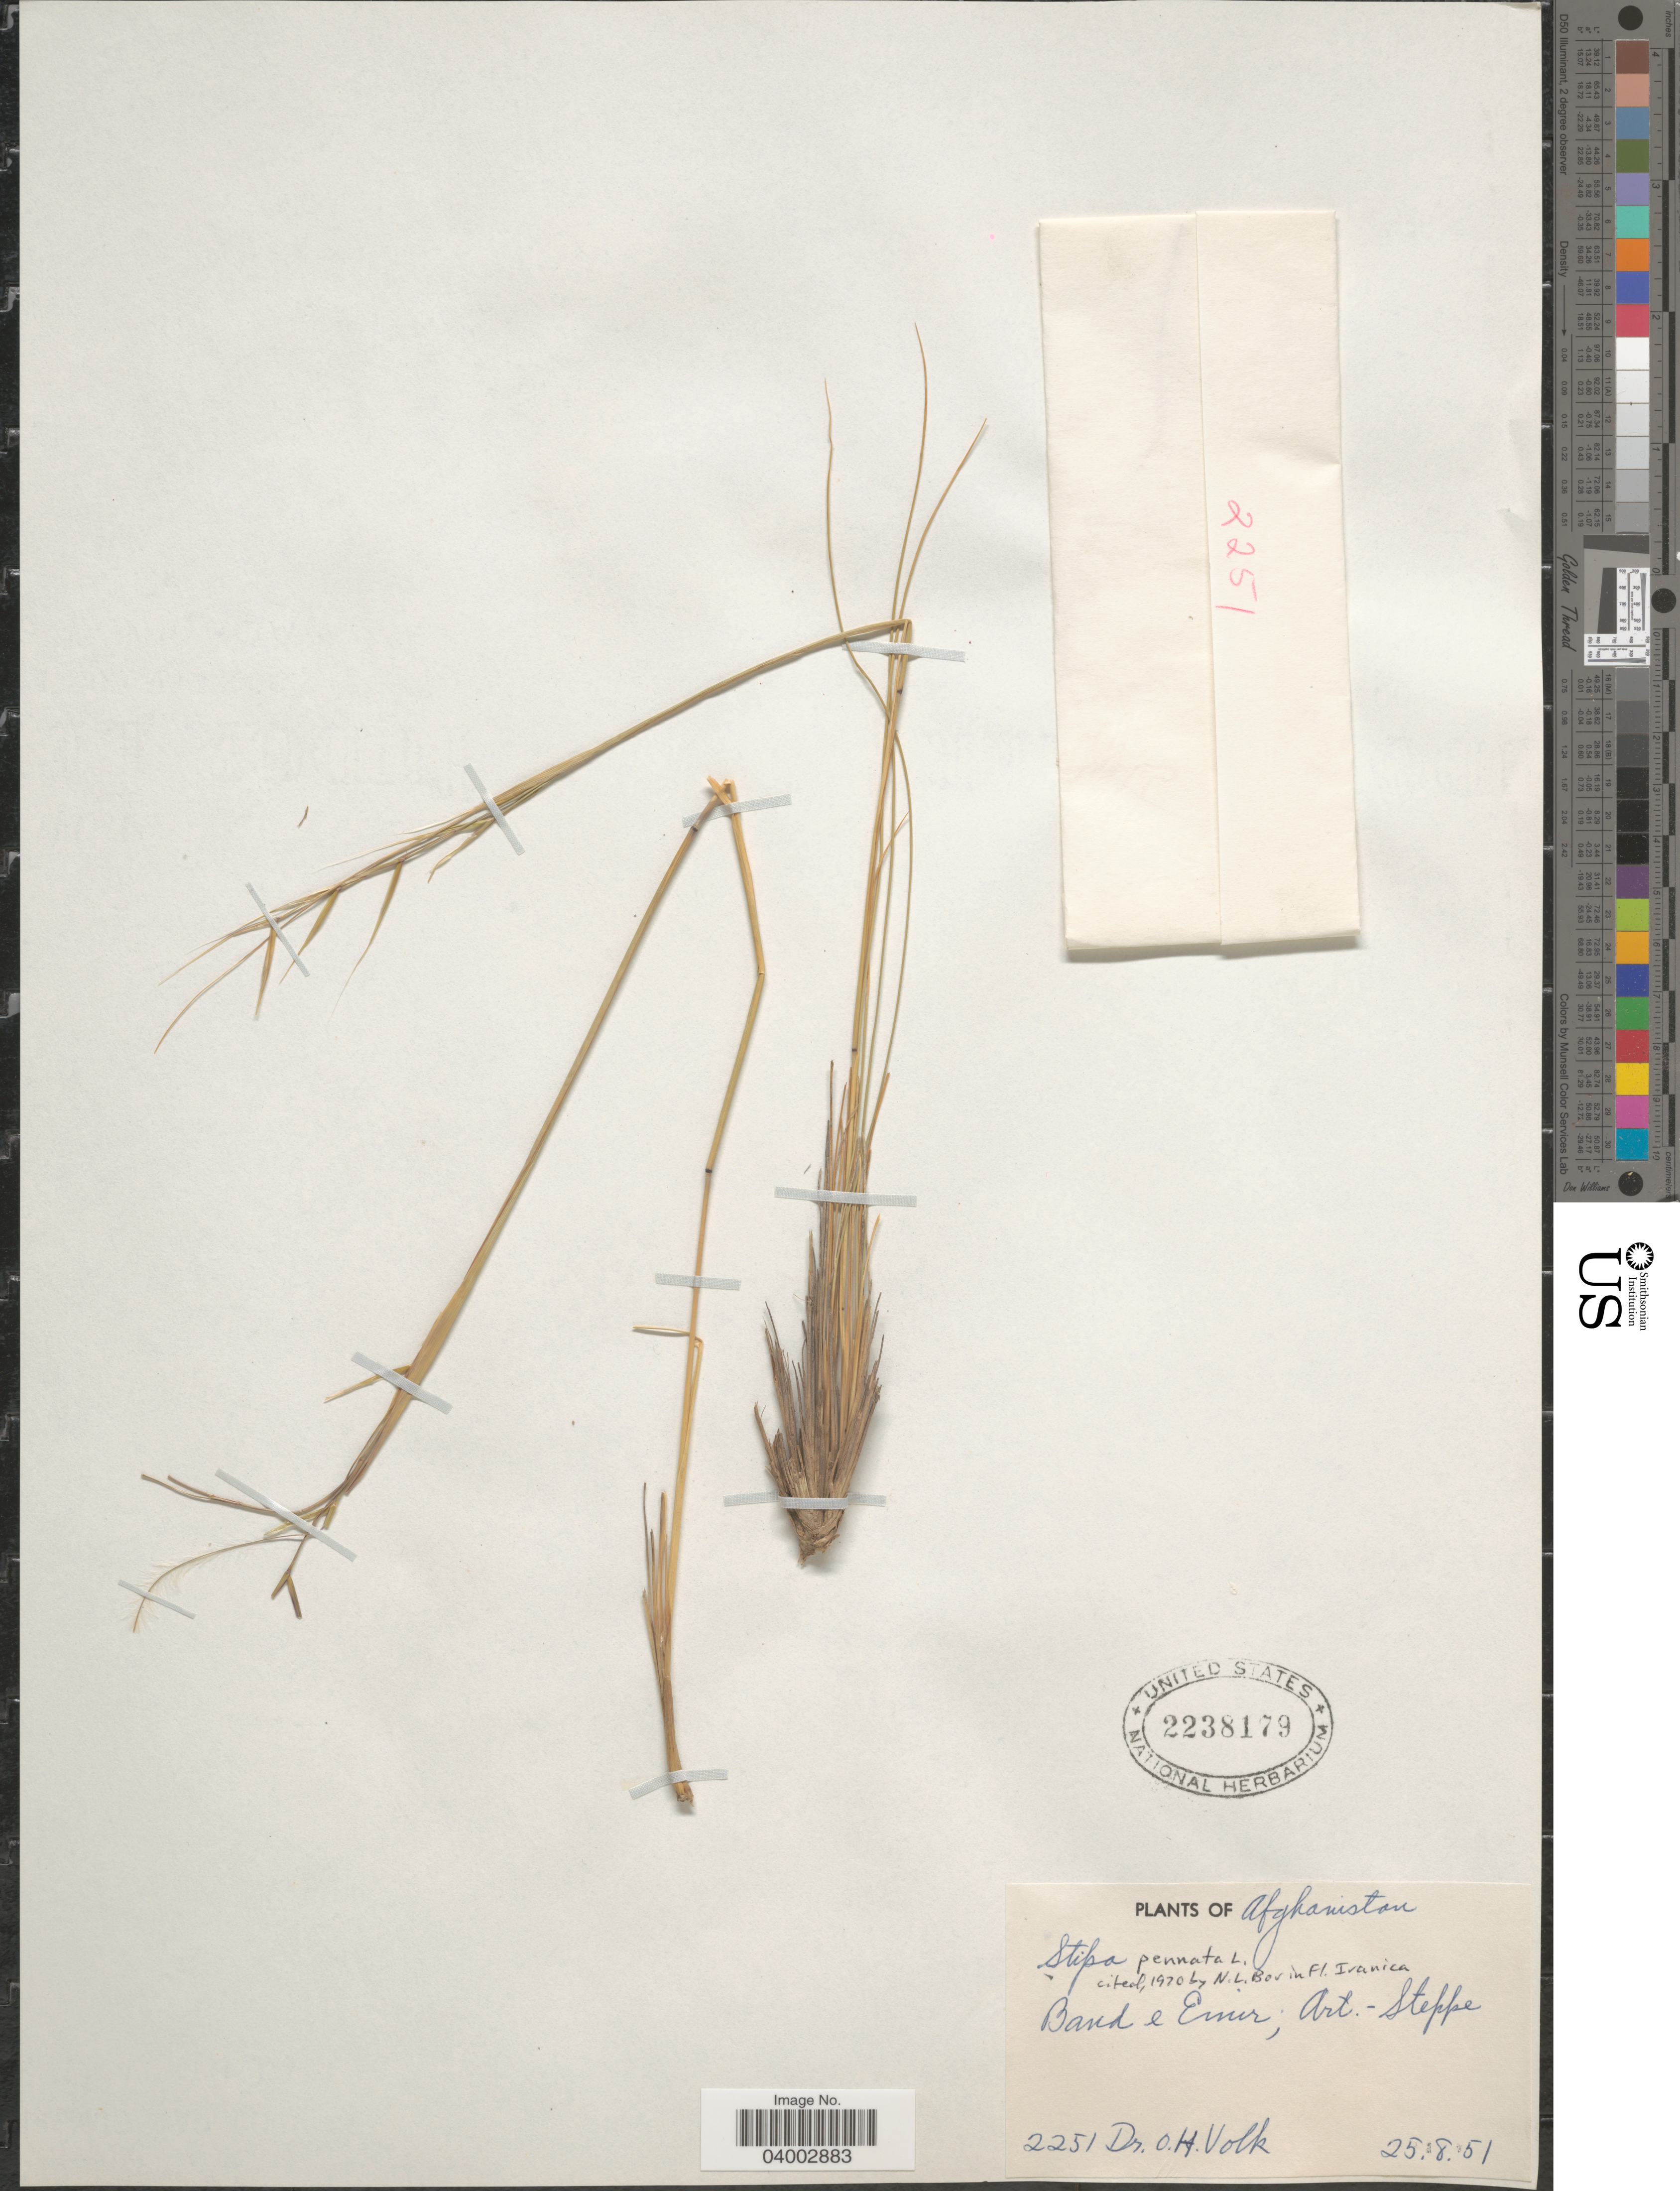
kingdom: Plantae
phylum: Tracheophyta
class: Liliopsida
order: Poales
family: Poaceae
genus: Stipa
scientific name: Stipa pennata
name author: L.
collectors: O. Volk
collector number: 2251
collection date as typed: Transcribed d/m/y: 25/8/51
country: Afghanistan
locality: Band e Emir; Art. - Steppe.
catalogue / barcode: US 2238179